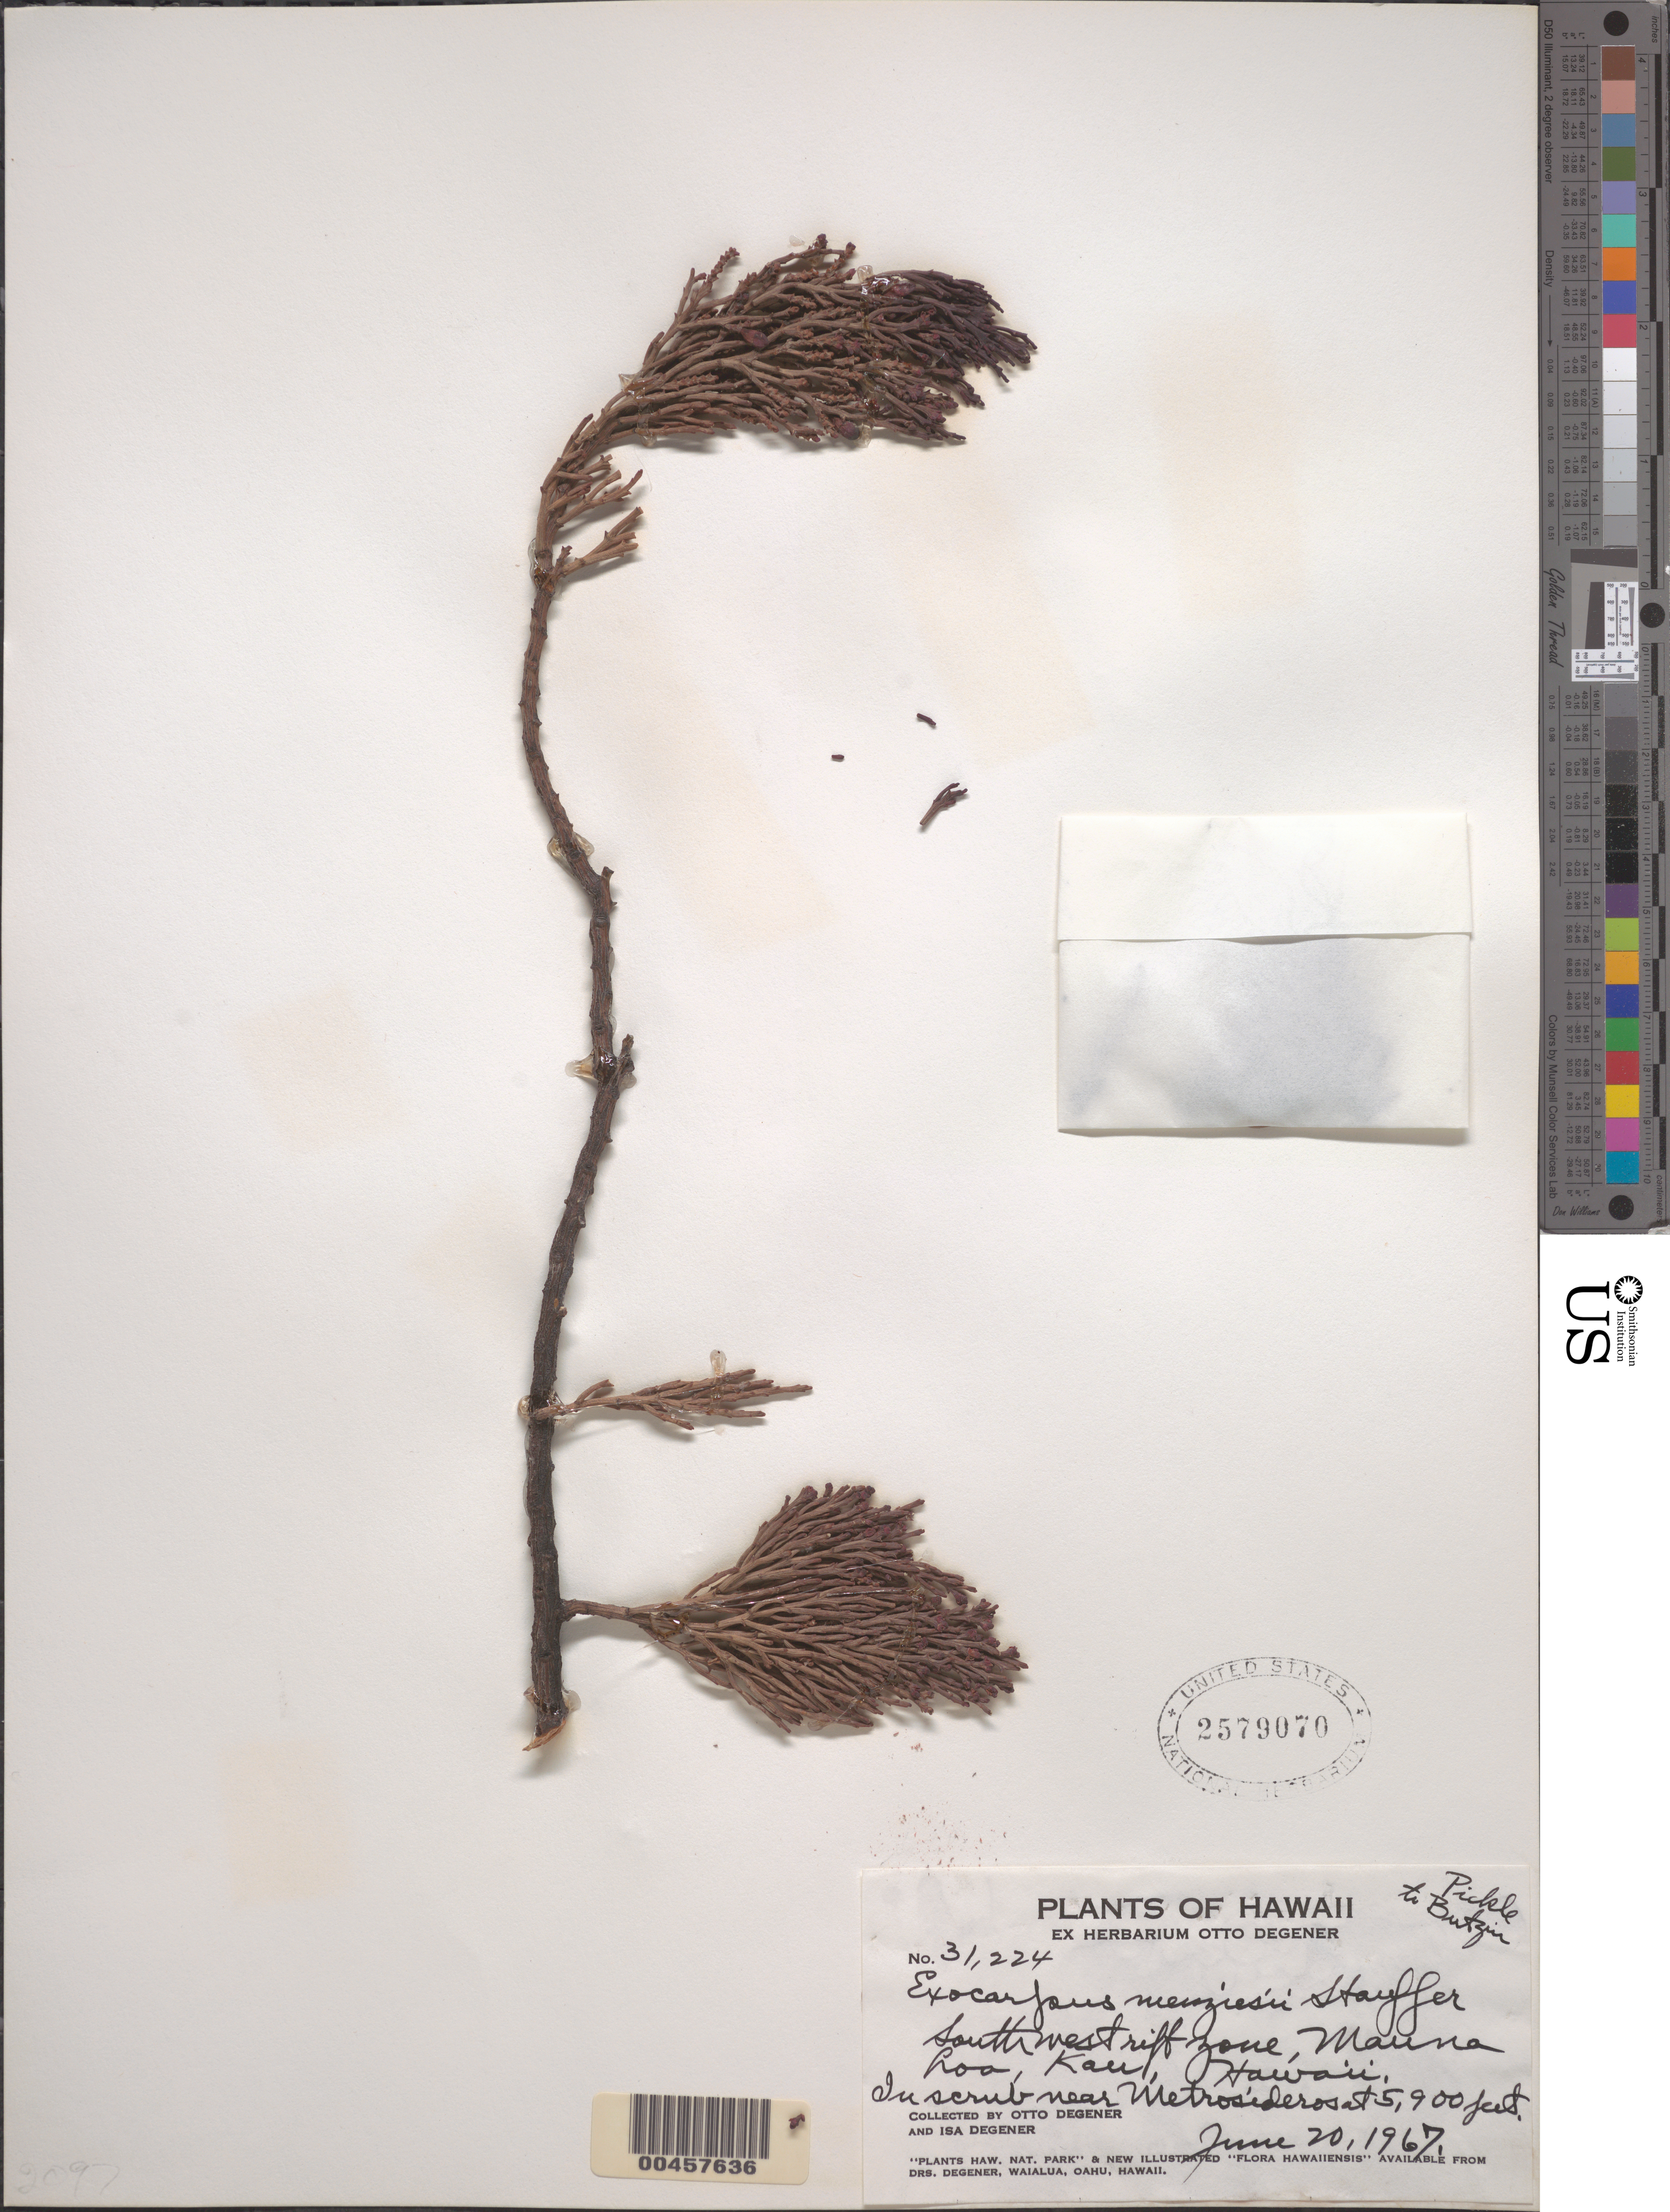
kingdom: Plantae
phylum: Tracheophyta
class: Magnoliopsida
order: Santalales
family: Santalaceae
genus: Exocarpos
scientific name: Exocarpos menziesii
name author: Stauffer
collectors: O. Degener & I. Degener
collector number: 31224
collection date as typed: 20 Jun 1967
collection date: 1967-06-20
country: United States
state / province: Hawaii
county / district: Hawaii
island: Hawaii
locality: SW rift zone, Mauna Loa, Kau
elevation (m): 1798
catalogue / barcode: US 2579070